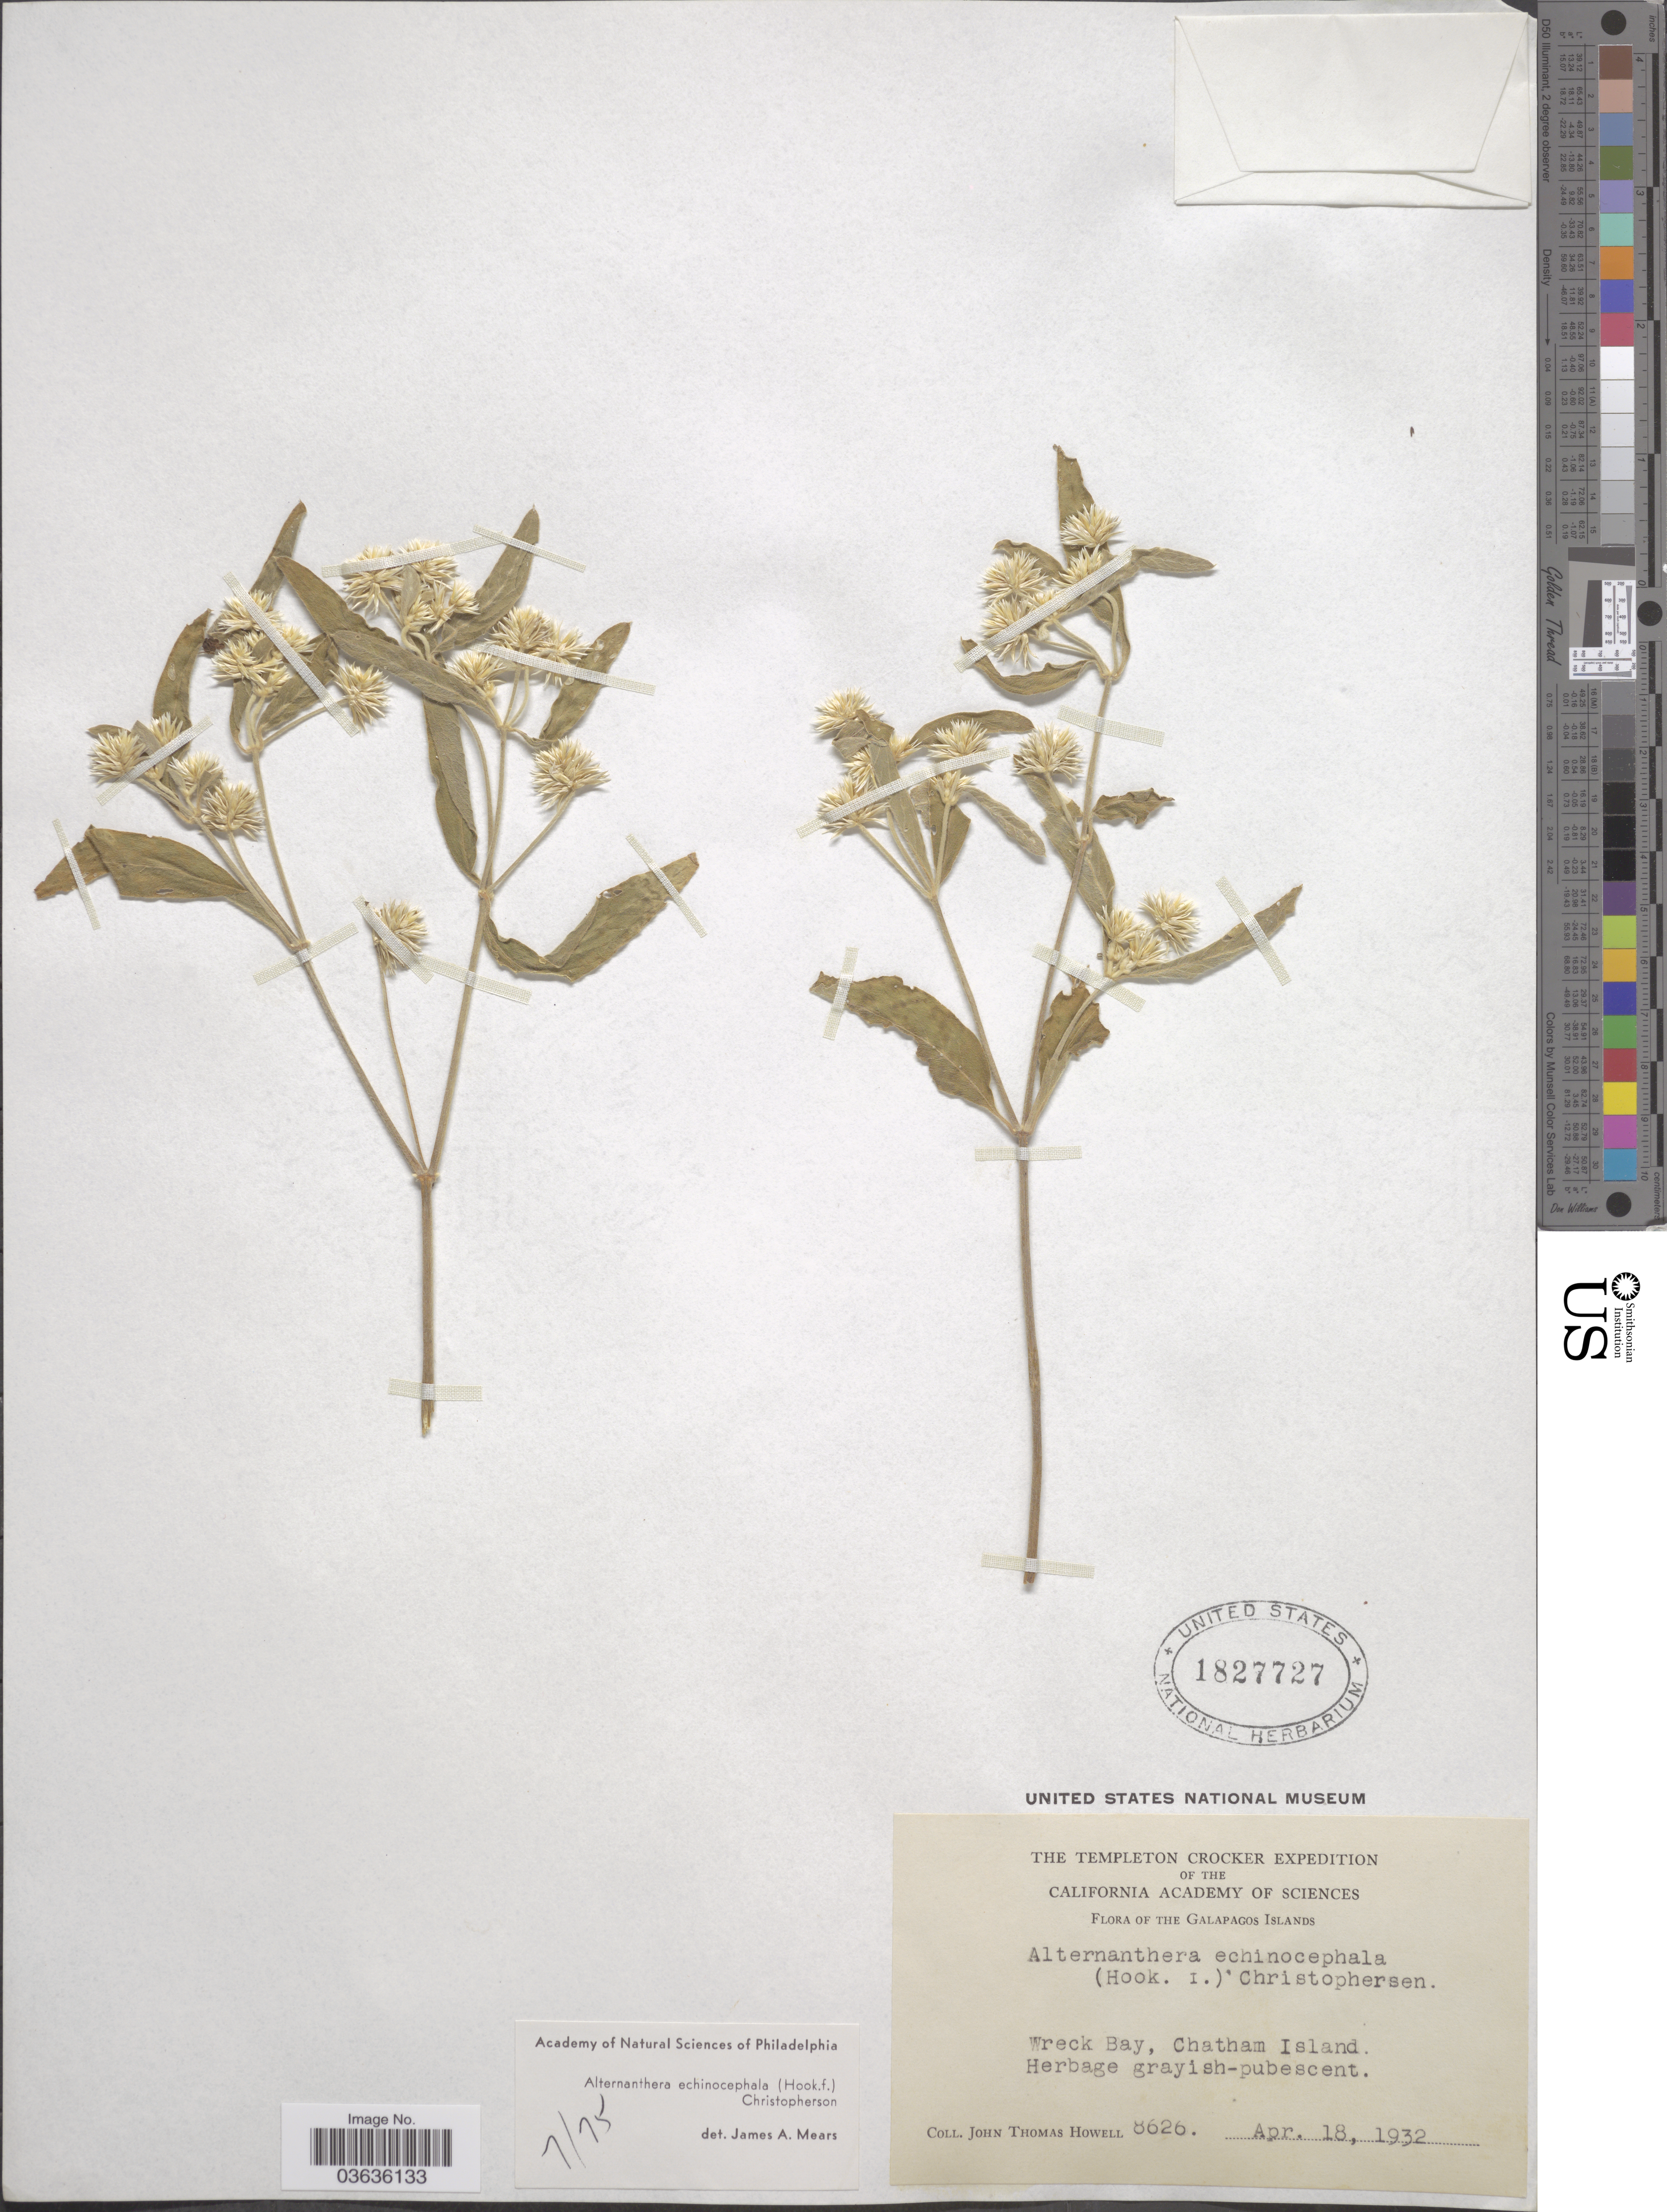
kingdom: Plantae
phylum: Tracheophyta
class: Magnoliopsida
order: Caryophyllales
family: Amaranthaceae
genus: Alternanthera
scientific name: Alternanthera echinocephala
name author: (Hook. f.) Christoph.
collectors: J. T. Howell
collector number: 8626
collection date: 1932-04-18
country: Ecuador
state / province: Colón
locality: The Galapagos Islands. Wreck Bay, Chatham Island.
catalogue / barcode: US 1827727